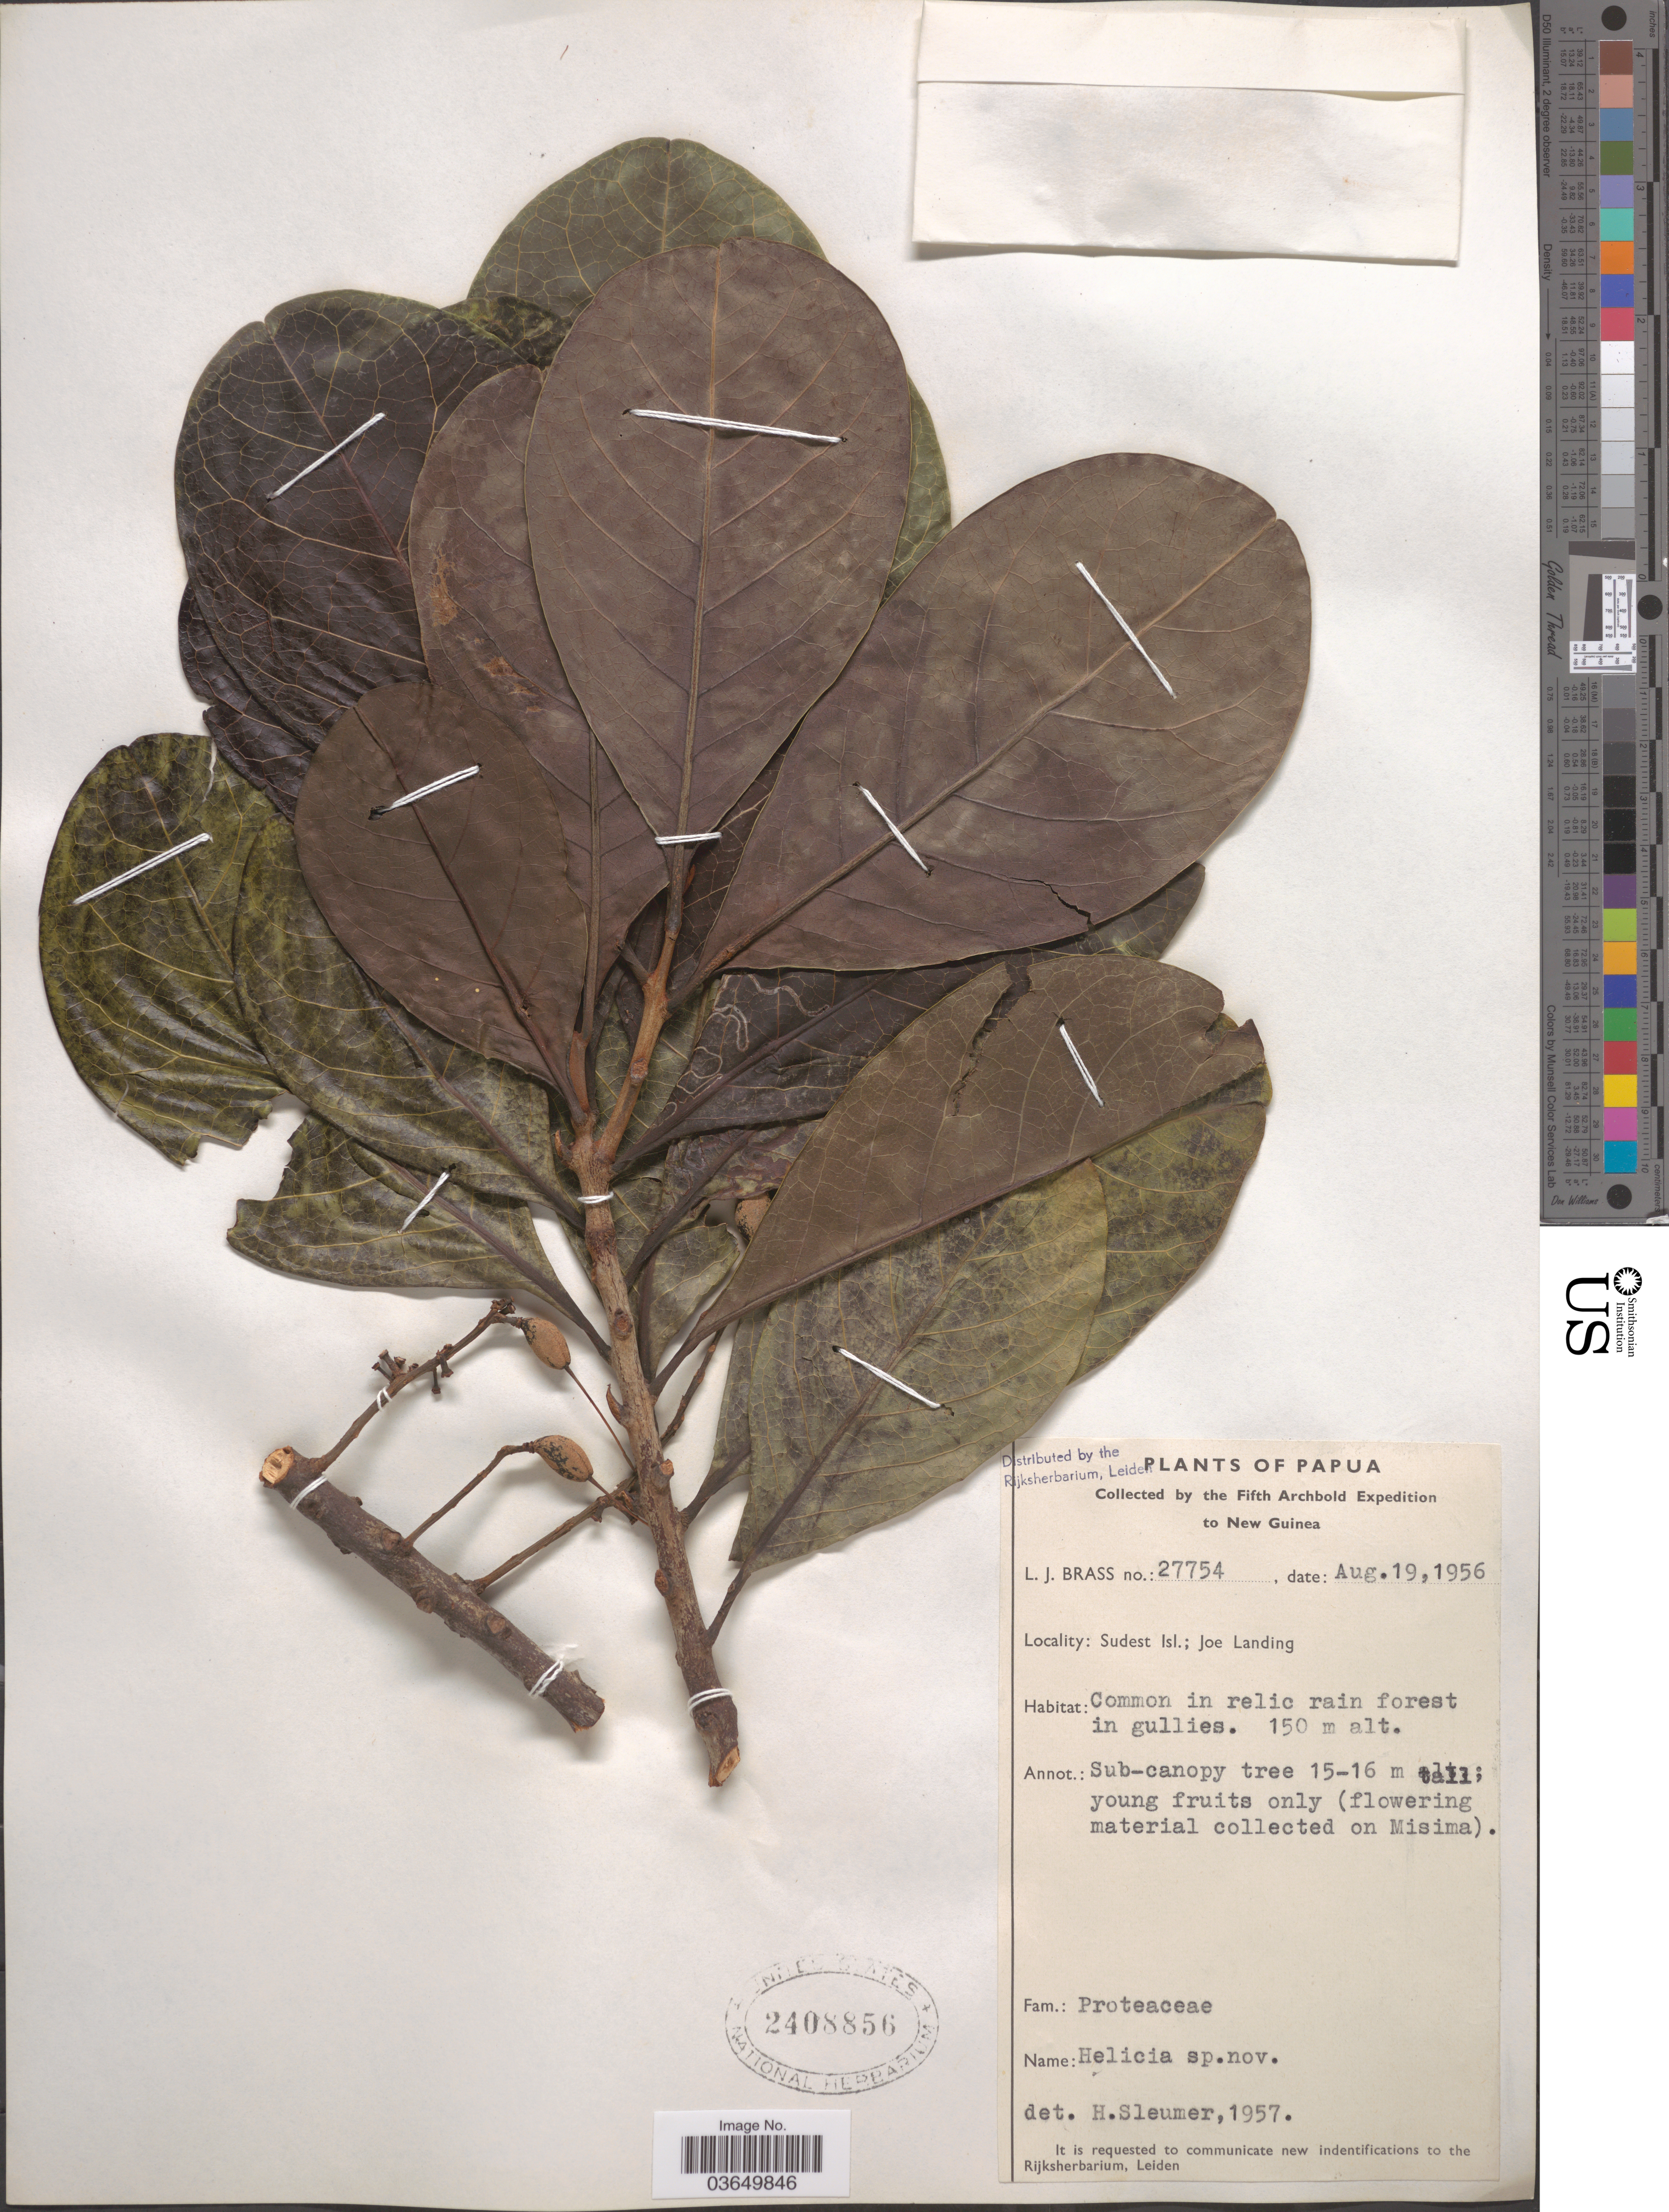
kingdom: Plantae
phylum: Tracheophyta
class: Magnoliopsida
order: Proteales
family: Proteaceae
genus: Helicia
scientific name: Helicia sp.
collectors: L. J. Brass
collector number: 27754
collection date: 1956-08-19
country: Papua New Guinea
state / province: Milne Bay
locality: Papua. New Guinea. Sudest Isl.; Joe Landing.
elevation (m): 150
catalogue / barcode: US 2408856